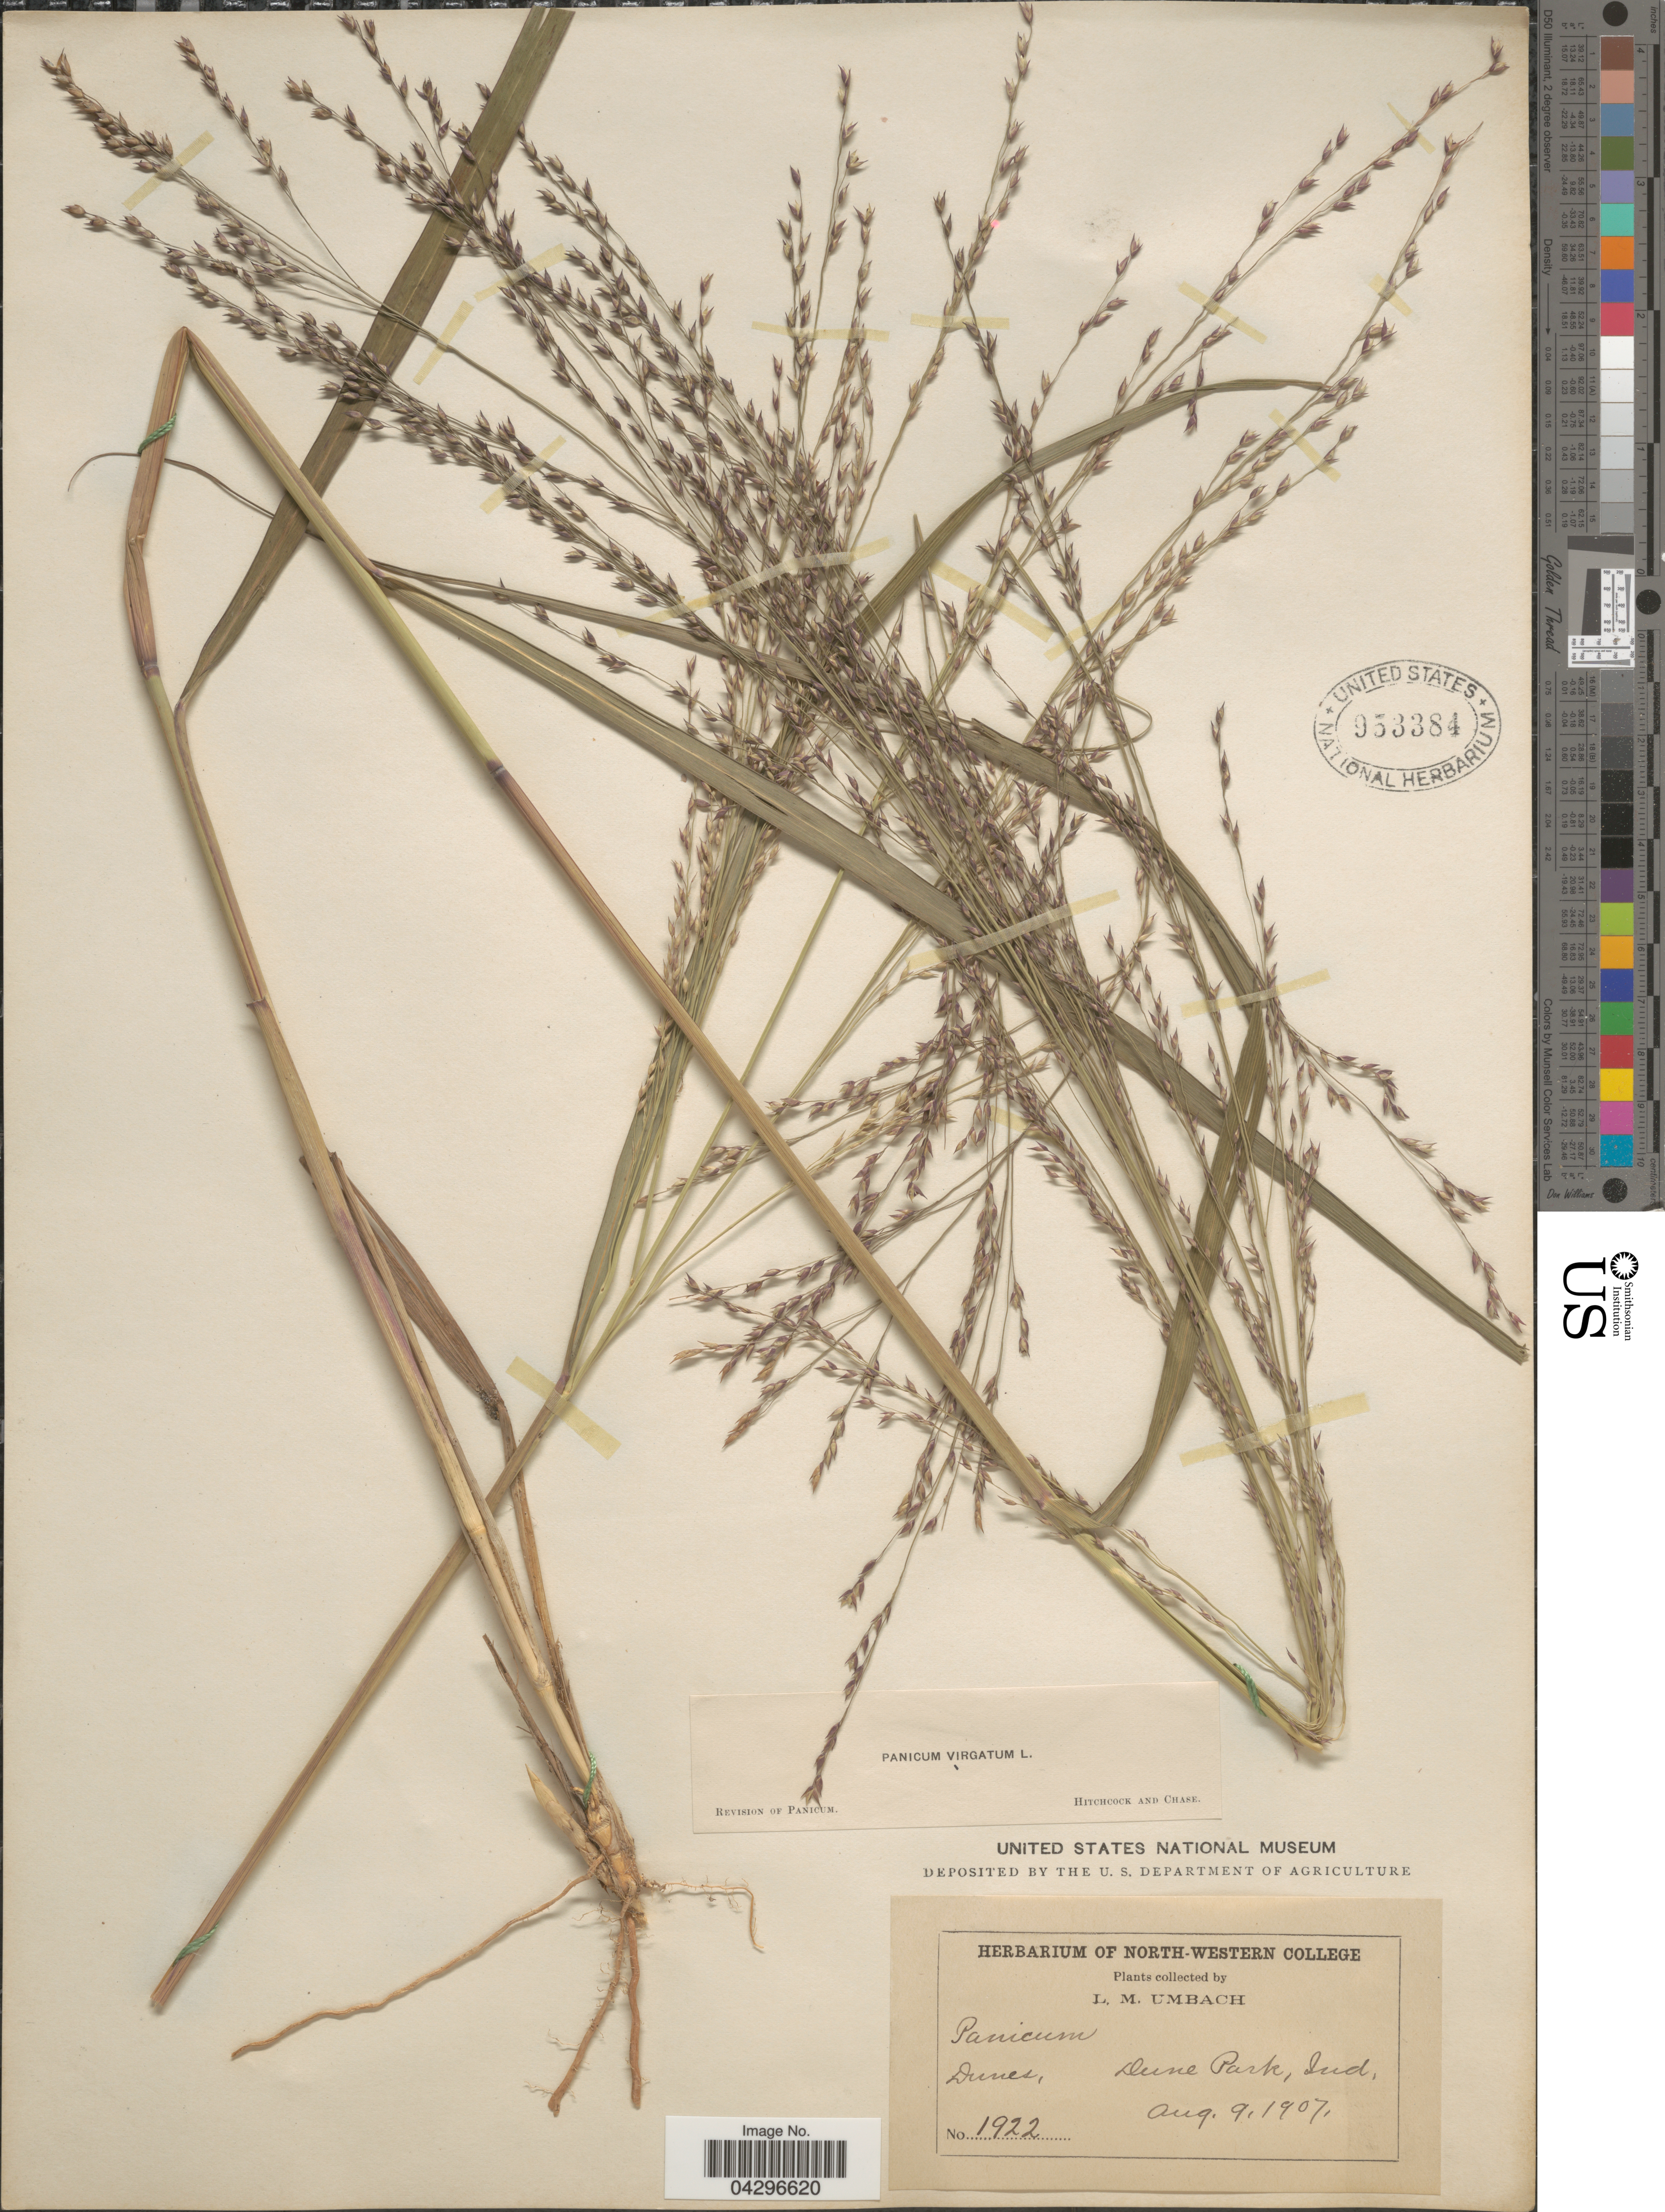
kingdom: Plantae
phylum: Tracheophyta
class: Liliopsida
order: Poales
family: Poaceae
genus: Panicum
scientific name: Panicum virgatum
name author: L.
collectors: L. M. Umbach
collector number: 1922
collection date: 1907-08-09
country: United States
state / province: Indiana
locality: Dunes, Dune Park.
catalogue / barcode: US 953384